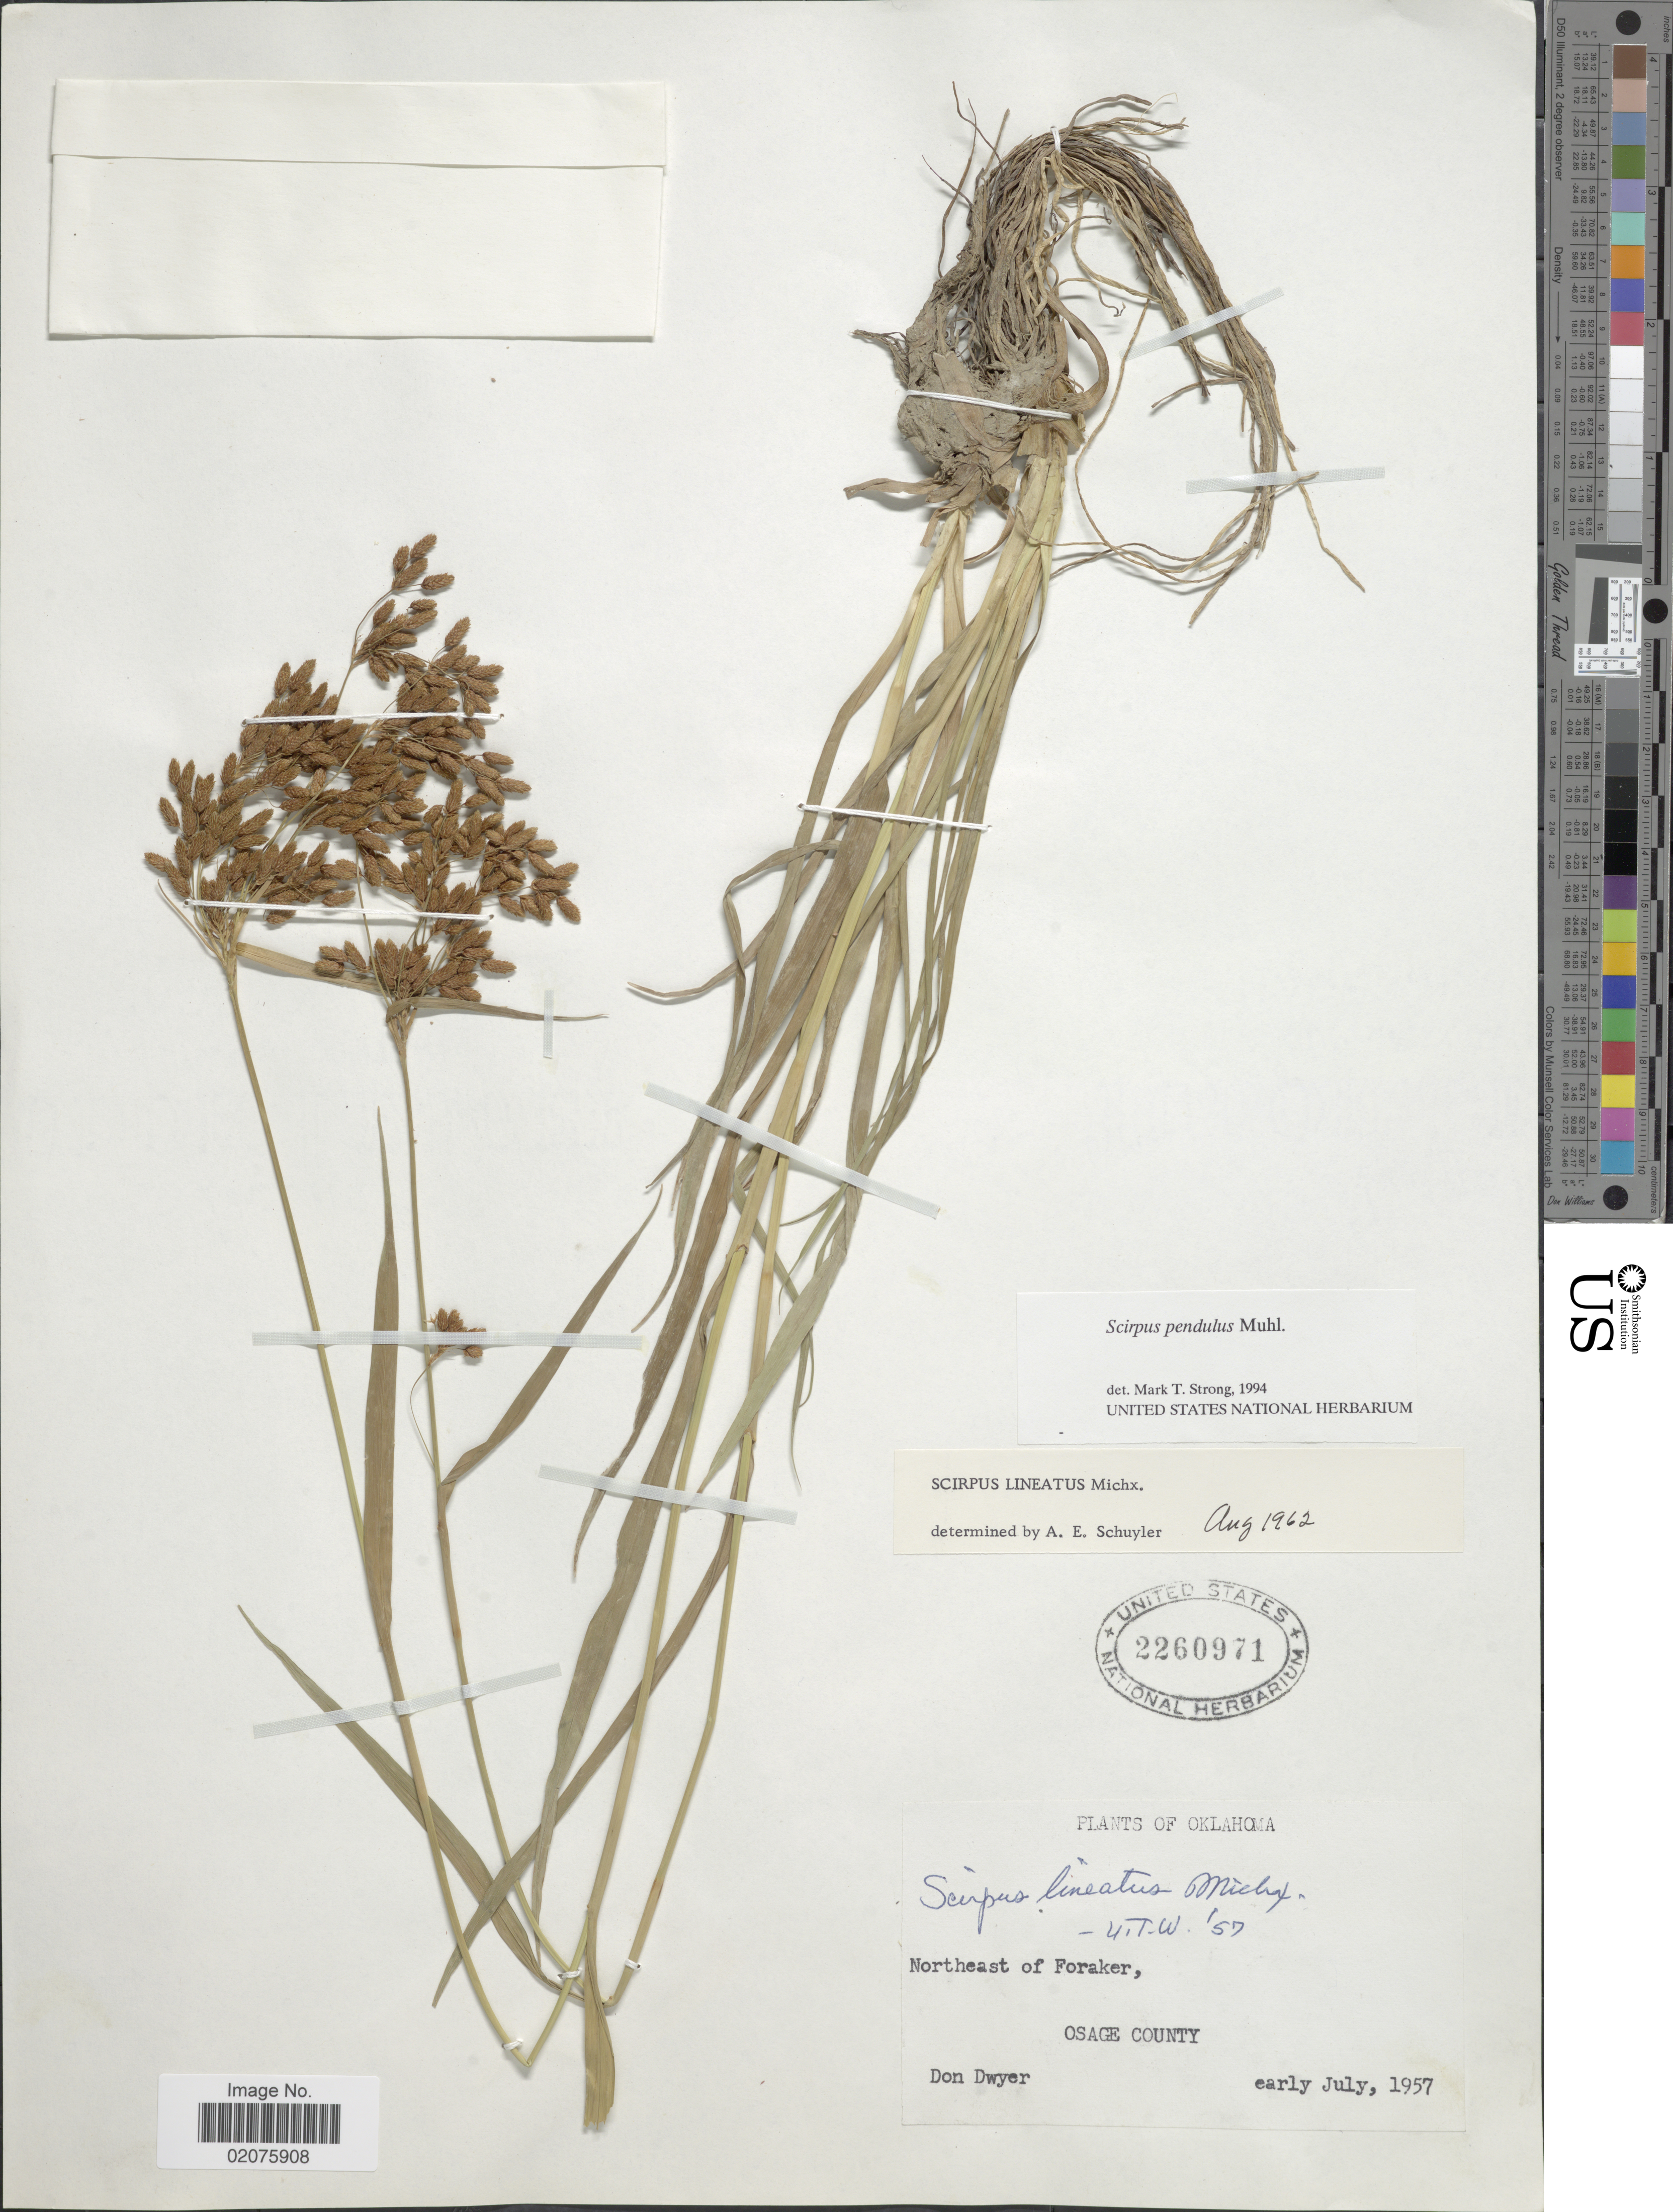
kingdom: Plantae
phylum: Tracheophyta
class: Liliopsida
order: Poales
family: Cyperaceae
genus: Scirpus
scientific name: Scirpus pendulus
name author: Muhl.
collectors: D. Dwyer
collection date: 1957-07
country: United States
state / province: Oklahoma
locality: Northeast of Foraker, Osage County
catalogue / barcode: US 2260971